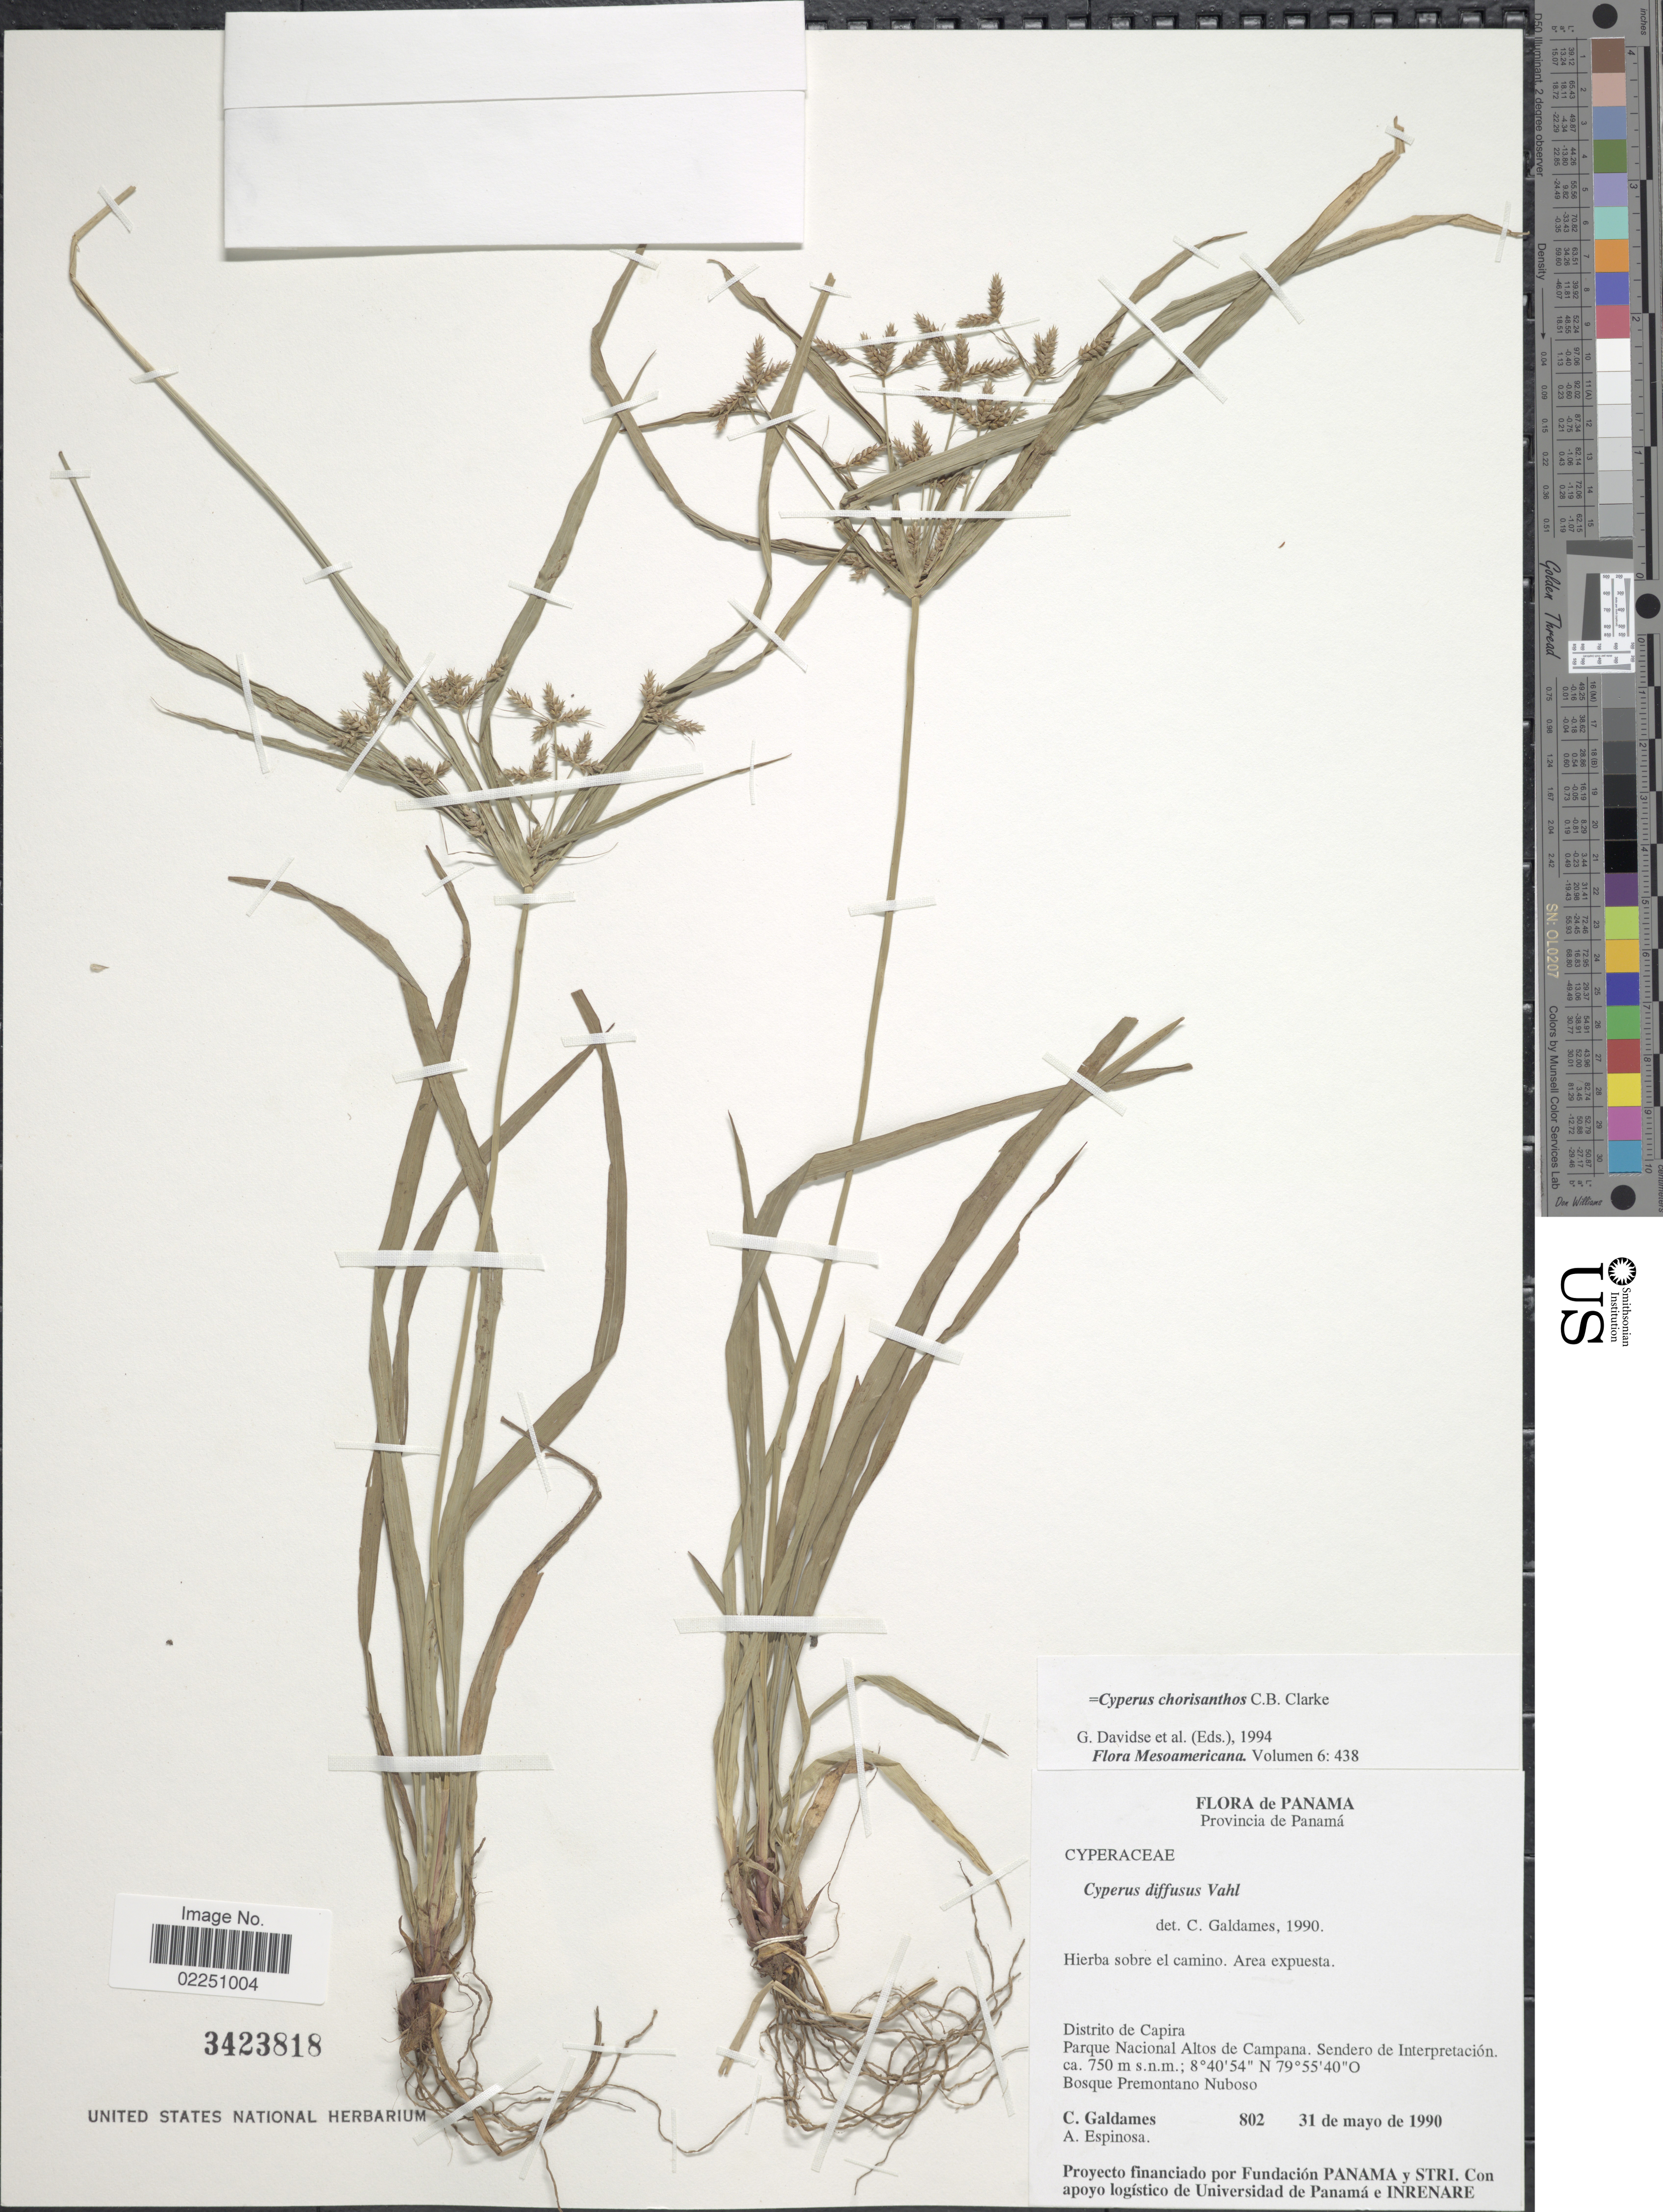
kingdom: Plantae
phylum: Tracheophyta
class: Liliopsida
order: Poales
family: Cyperaceae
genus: Cyperus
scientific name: Cyperus chorisanthus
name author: C.B. Clarke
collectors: C. Galdames & A. Espinosa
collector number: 802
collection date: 1990-05-31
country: Panama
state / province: Panamá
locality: Distrito de Capira. Parque Nacional Altos de Campana. Sendero de Interpretacion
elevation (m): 750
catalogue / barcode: US 3423818